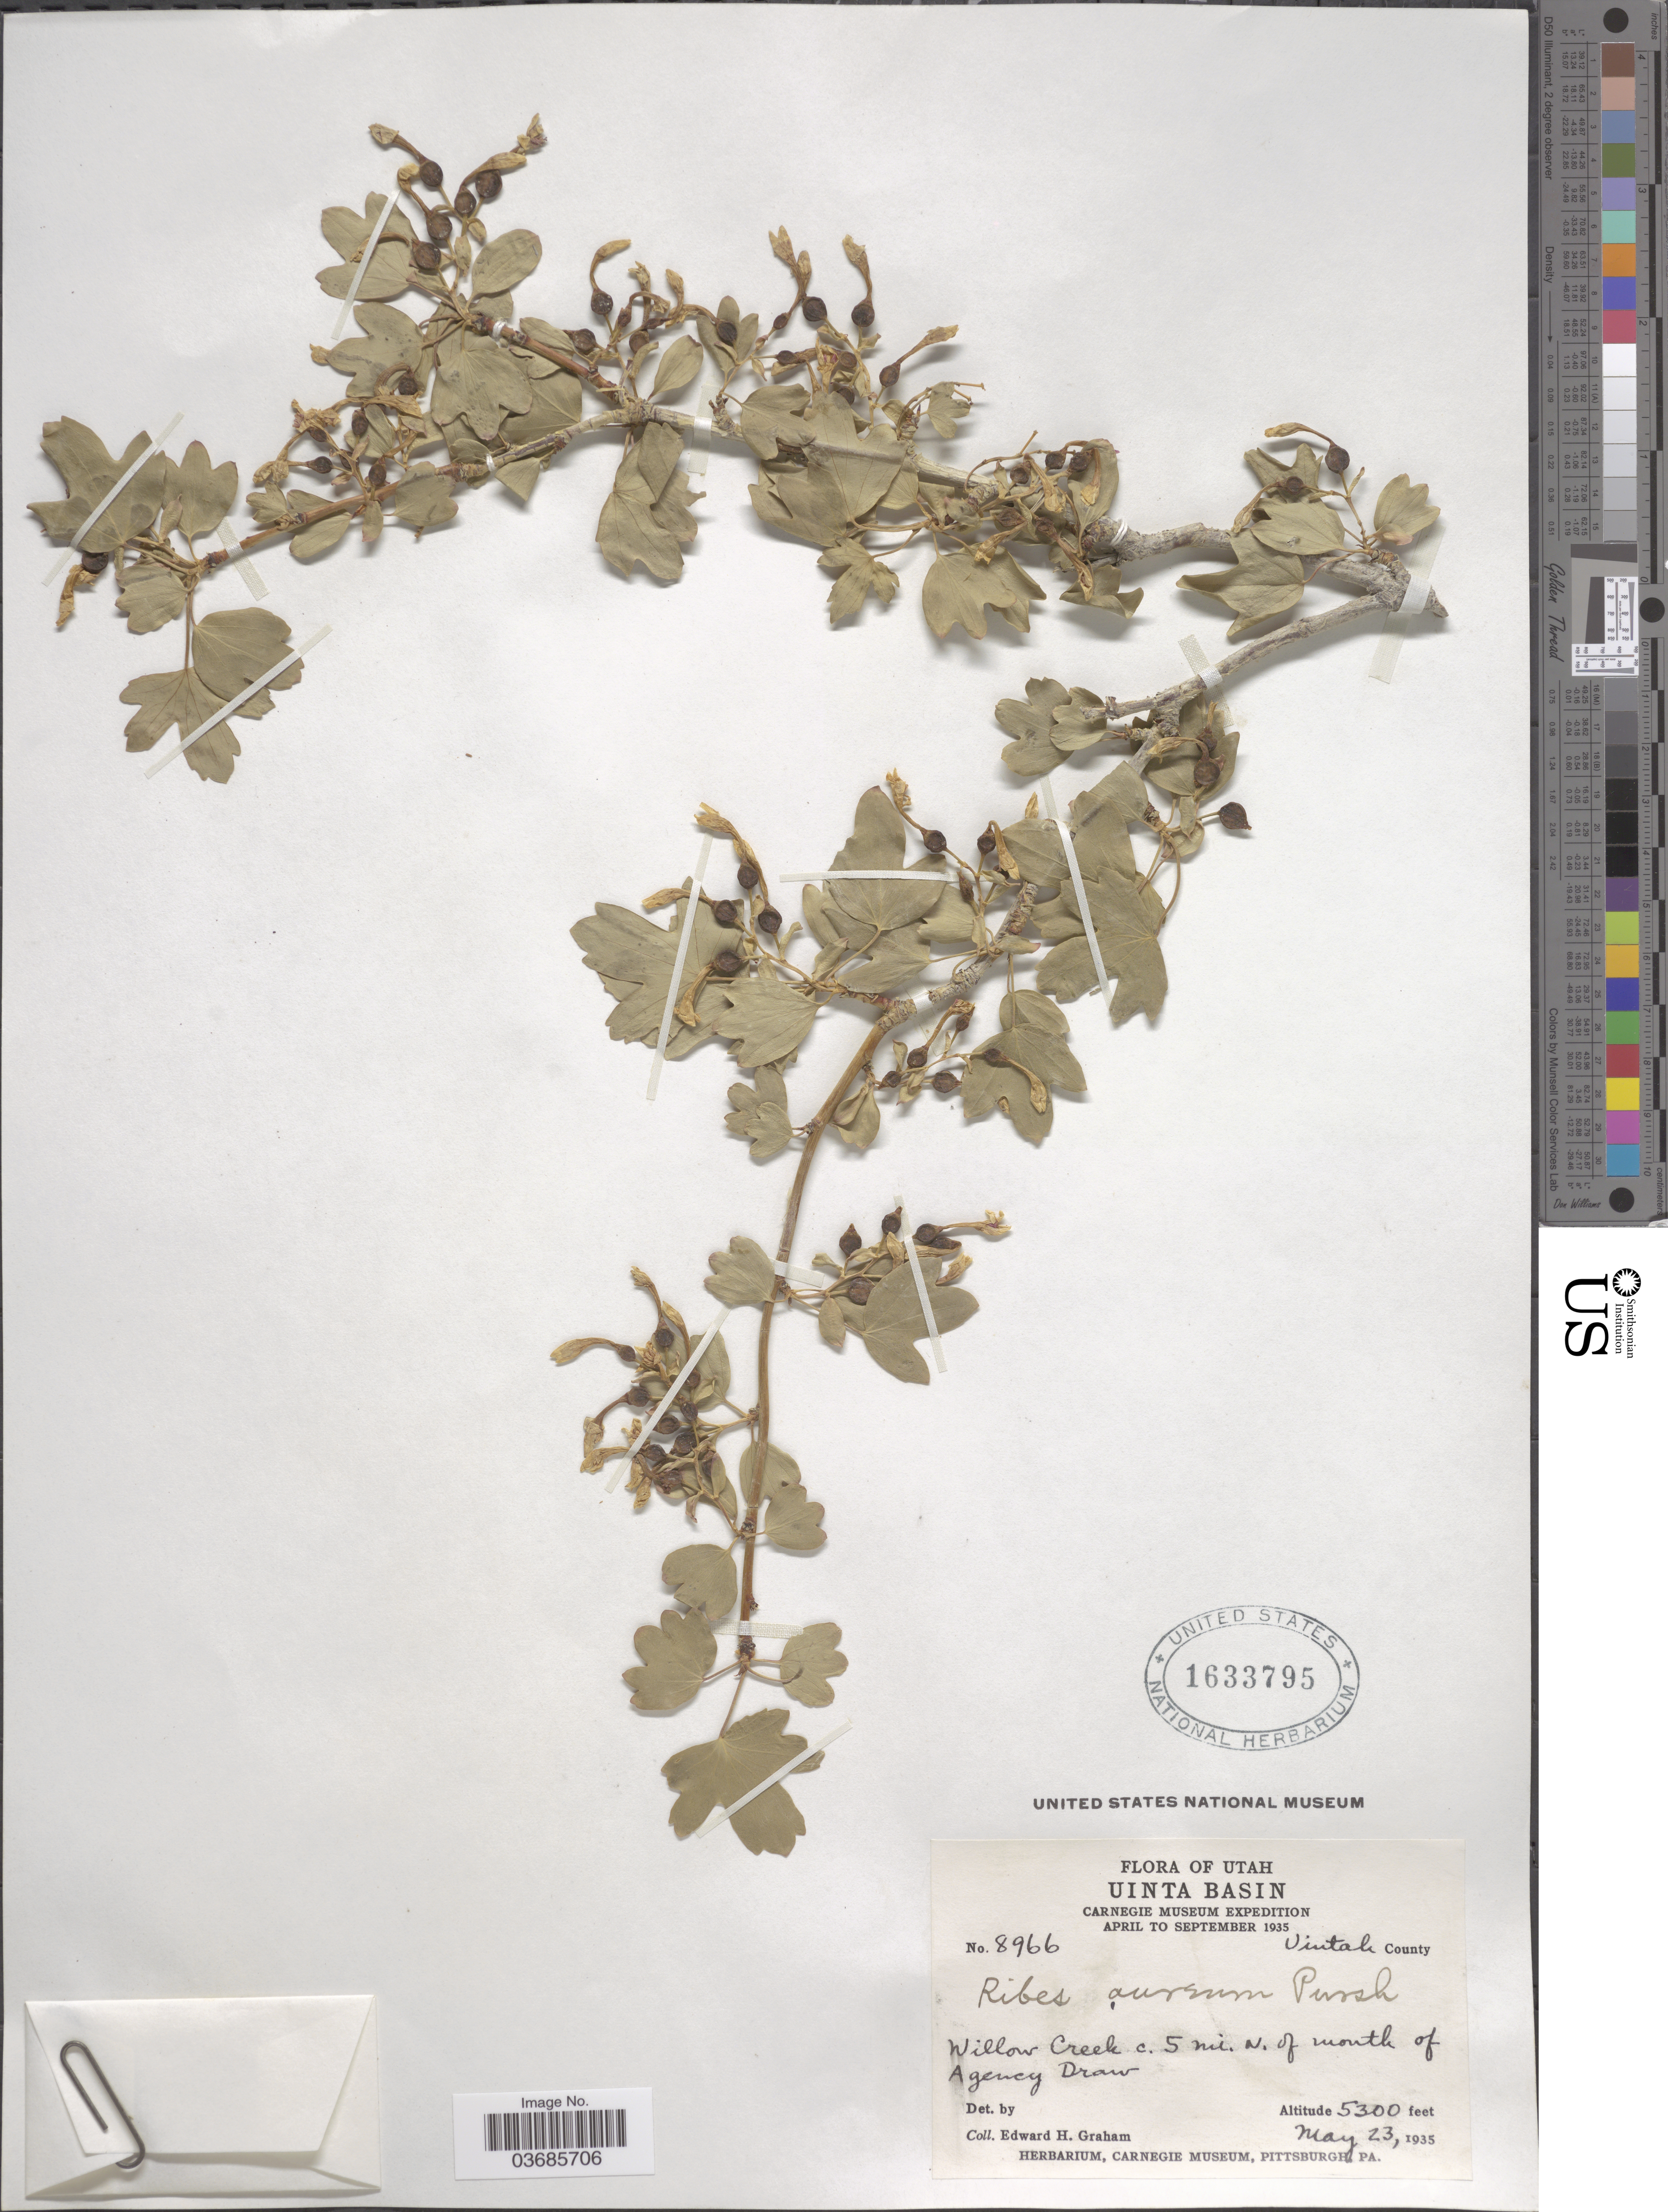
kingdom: Plantae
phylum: Tracheophyta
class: Magnoliopsida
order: Saxifragales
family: Grossulariaceae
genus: Ribes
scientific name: Ribes aureum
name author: Pursh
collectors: E. H. Graham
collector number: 8966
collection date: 1935-05-23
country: United States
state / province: Utah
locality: Uinta Basin. Carnegie Museum Expedition April to September 1935. Uintah County. Willow Creek c.5 mi. N. of mouth of Agency Draw.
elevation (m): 1615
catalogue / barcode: US 1633795